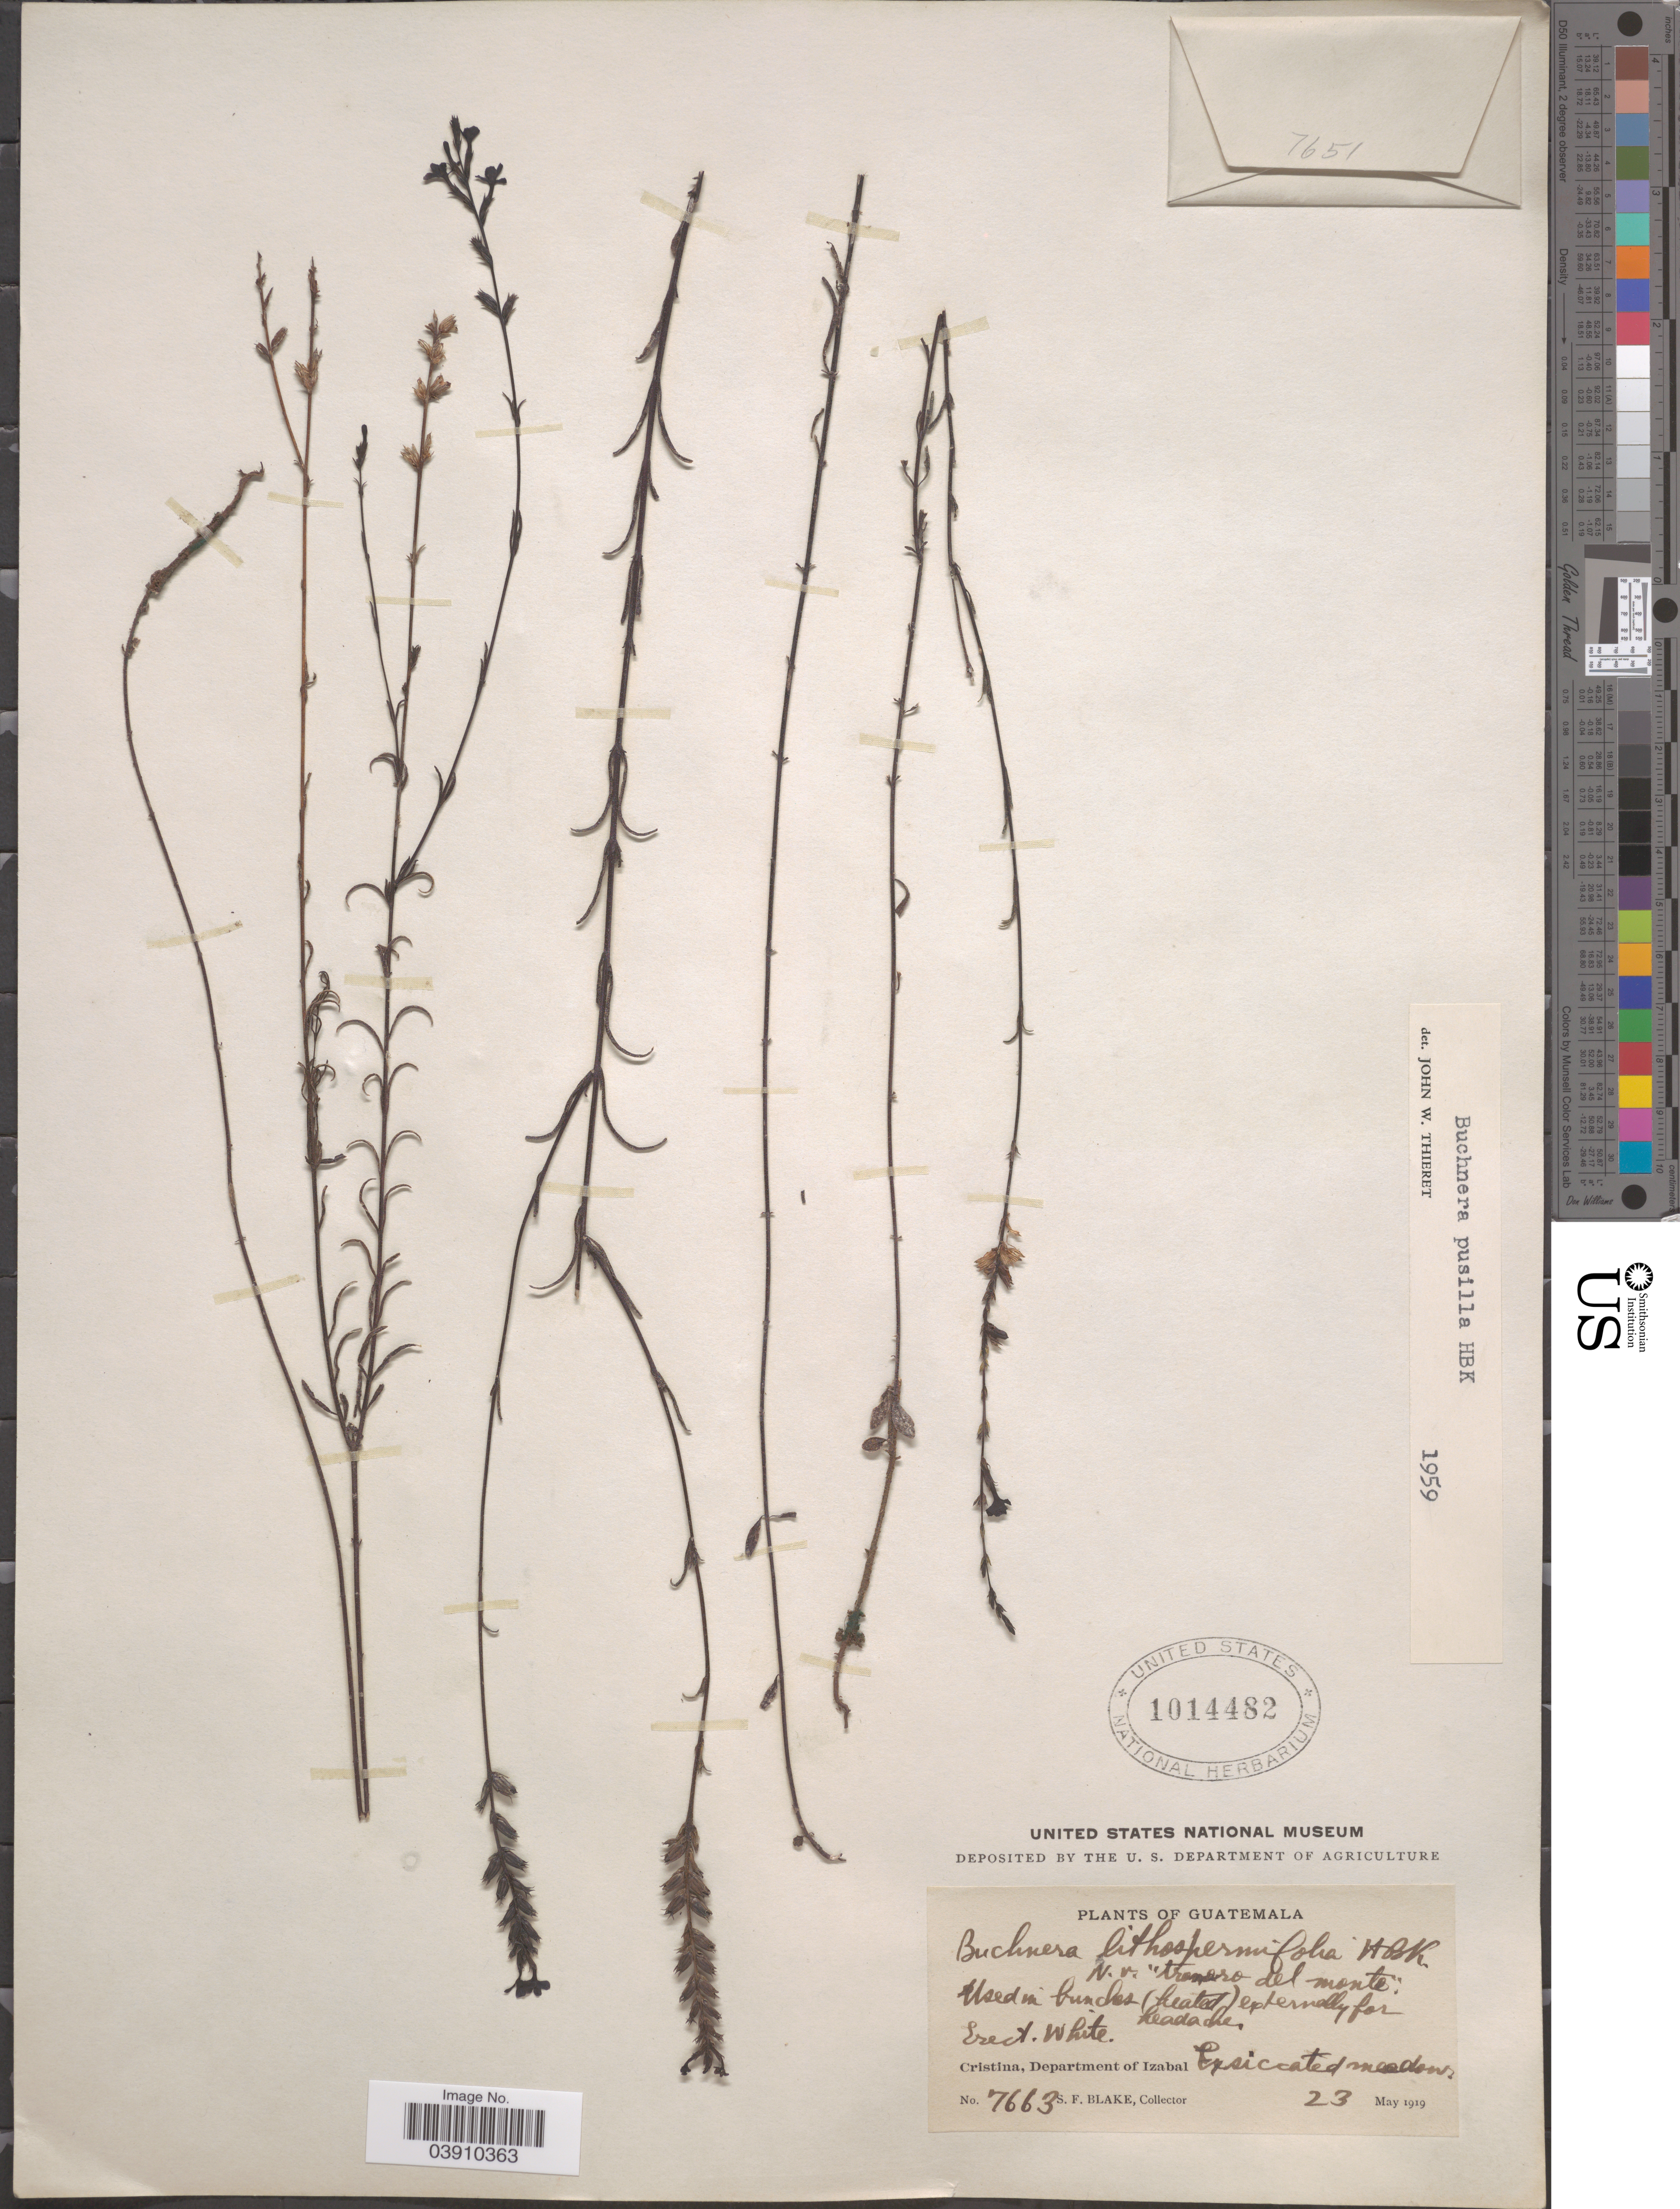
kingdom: Plantae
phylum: Tracheophyta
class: Magnoliopsida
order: Lamiales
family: Orobanchaceae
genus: Buchnera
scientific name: Buchnera pusilla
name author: Kunth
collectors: S. Blake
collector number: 7663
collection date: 1919-05-23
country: Guatemala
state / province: Izabal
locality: Cristina, Department of Izabal.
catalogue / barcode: US 1014482